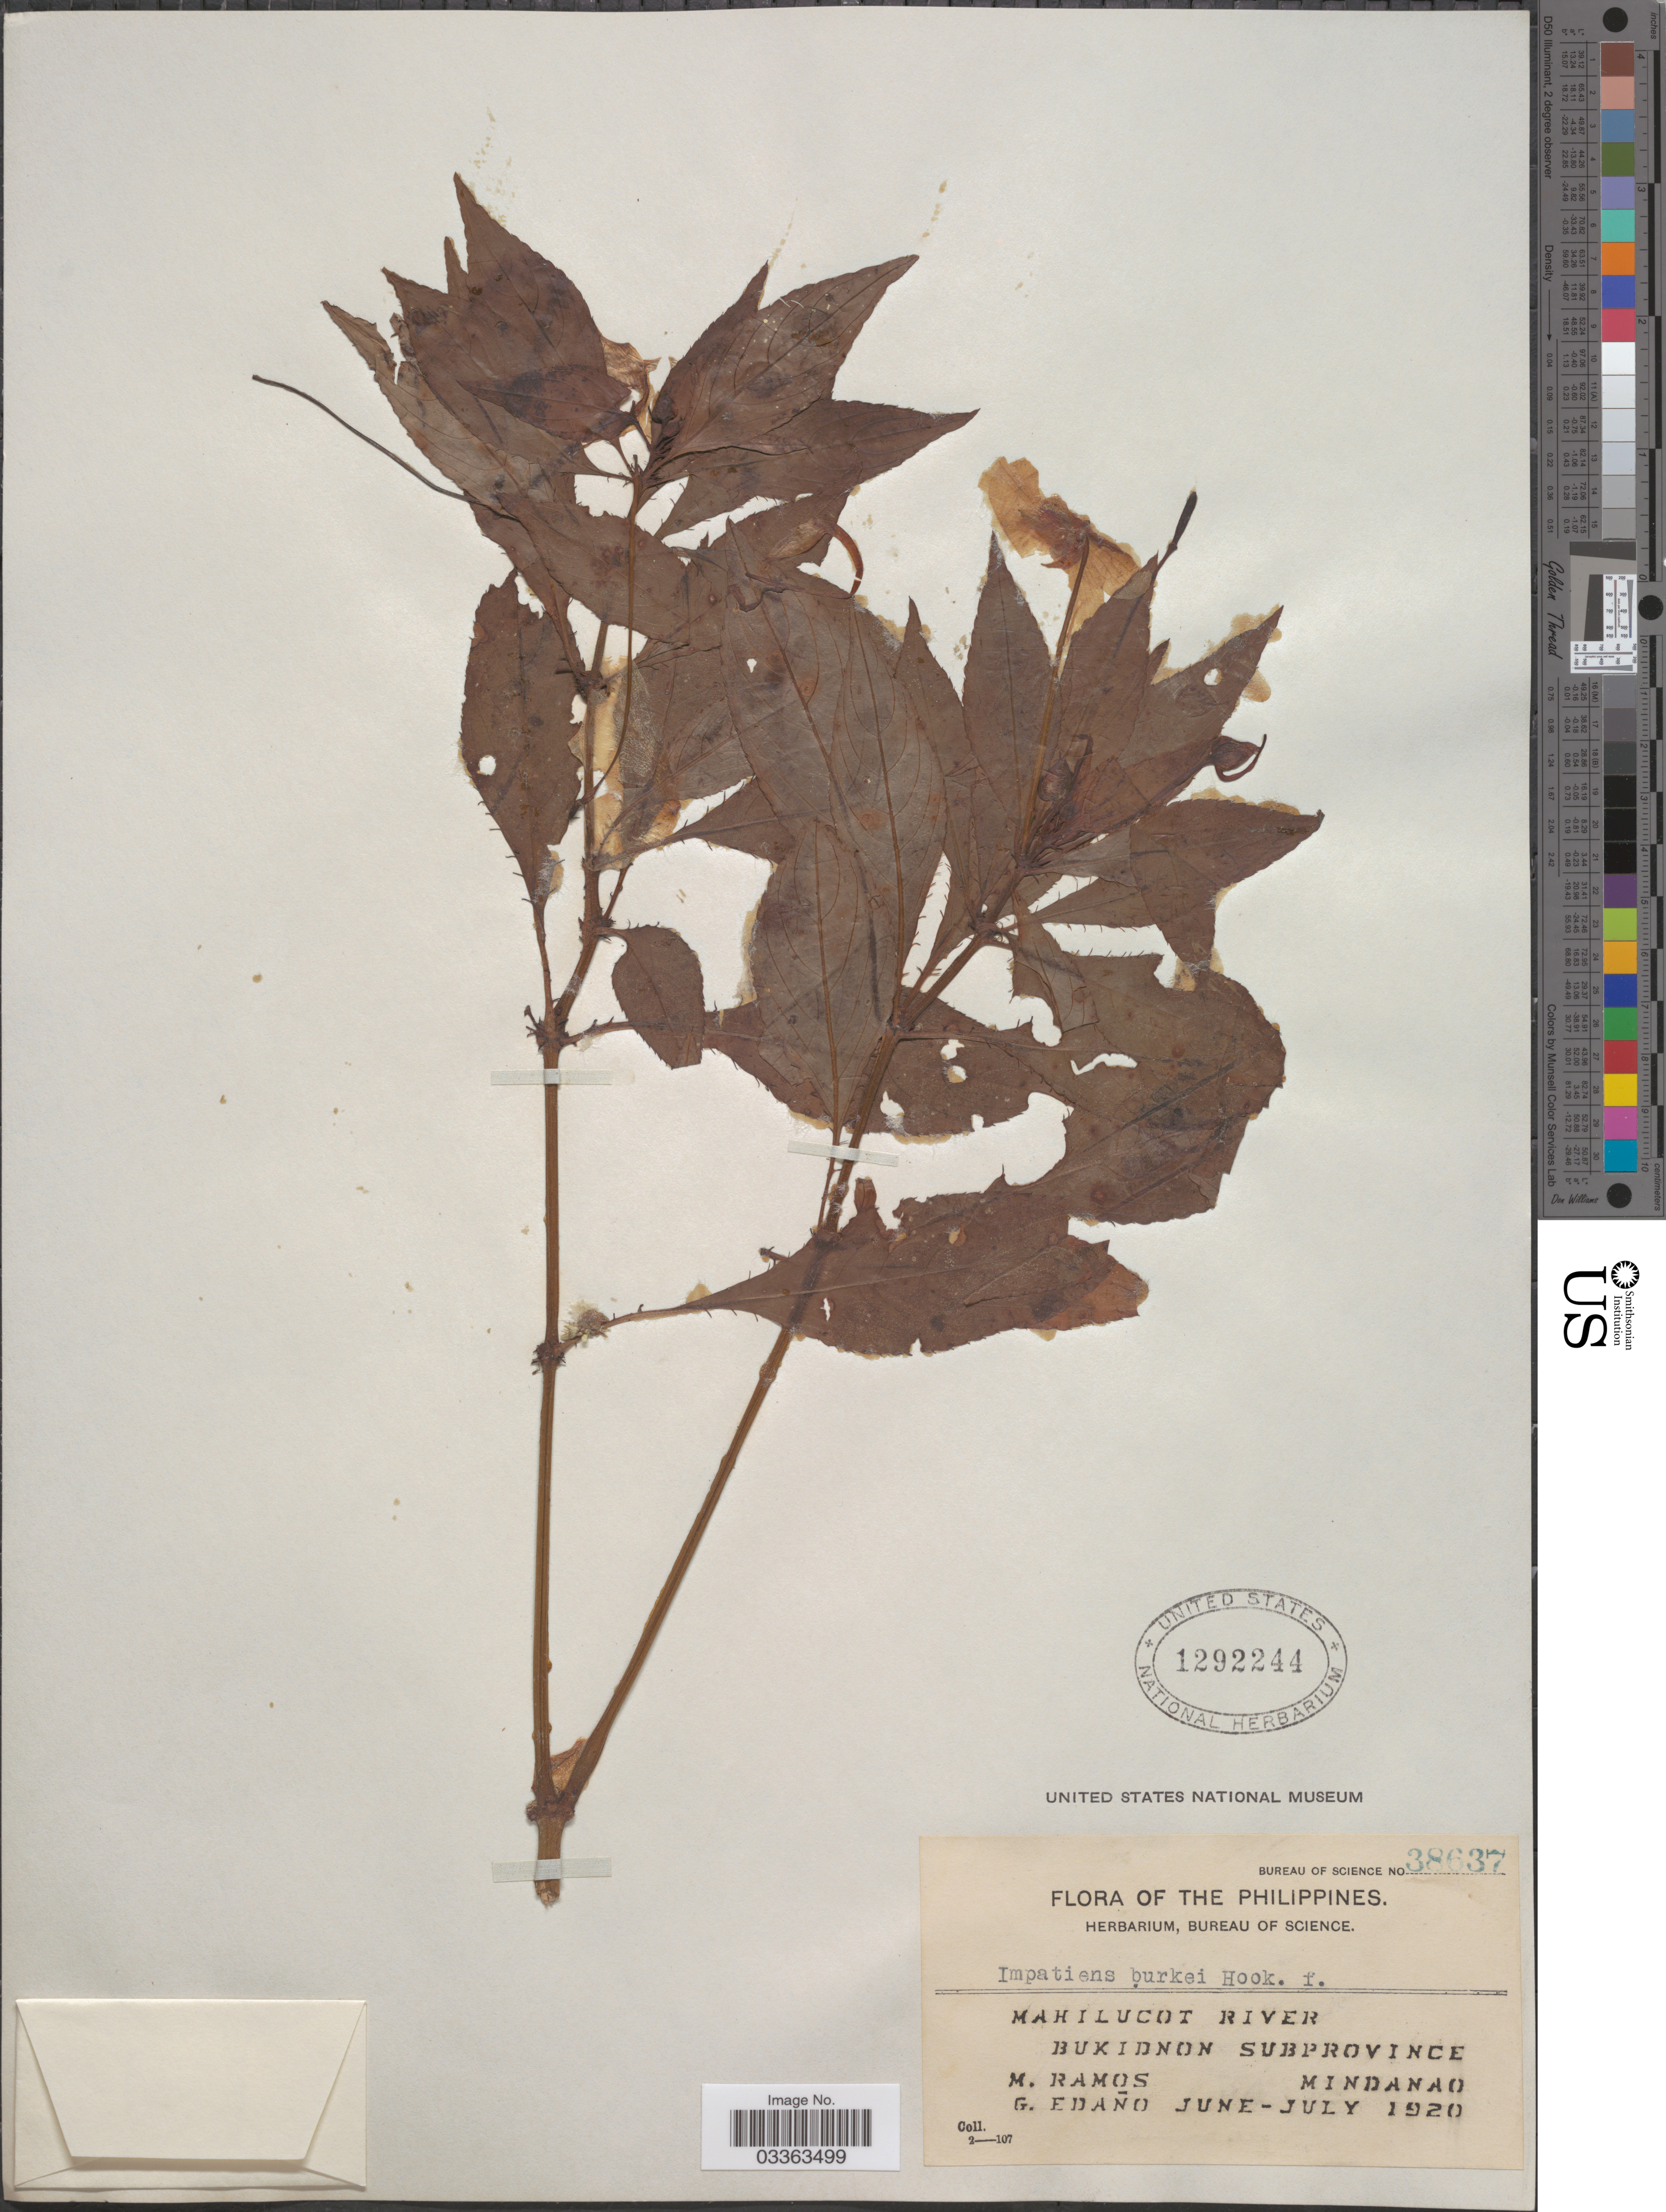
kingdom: Plantae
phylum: Tracheophyta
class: Magnoliopsida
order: Ericales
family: Balsaminaceae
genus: Impatiens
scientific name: Impatiens burkei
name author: Hook. f.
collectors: M. Ramos & G. Edaño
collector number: Bureau of Science 38637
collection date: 1920-06/1920-07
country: Philippines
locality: Mahilucot River, Bukidnon Subprovince, Mindanao.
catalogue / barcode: US 1292244